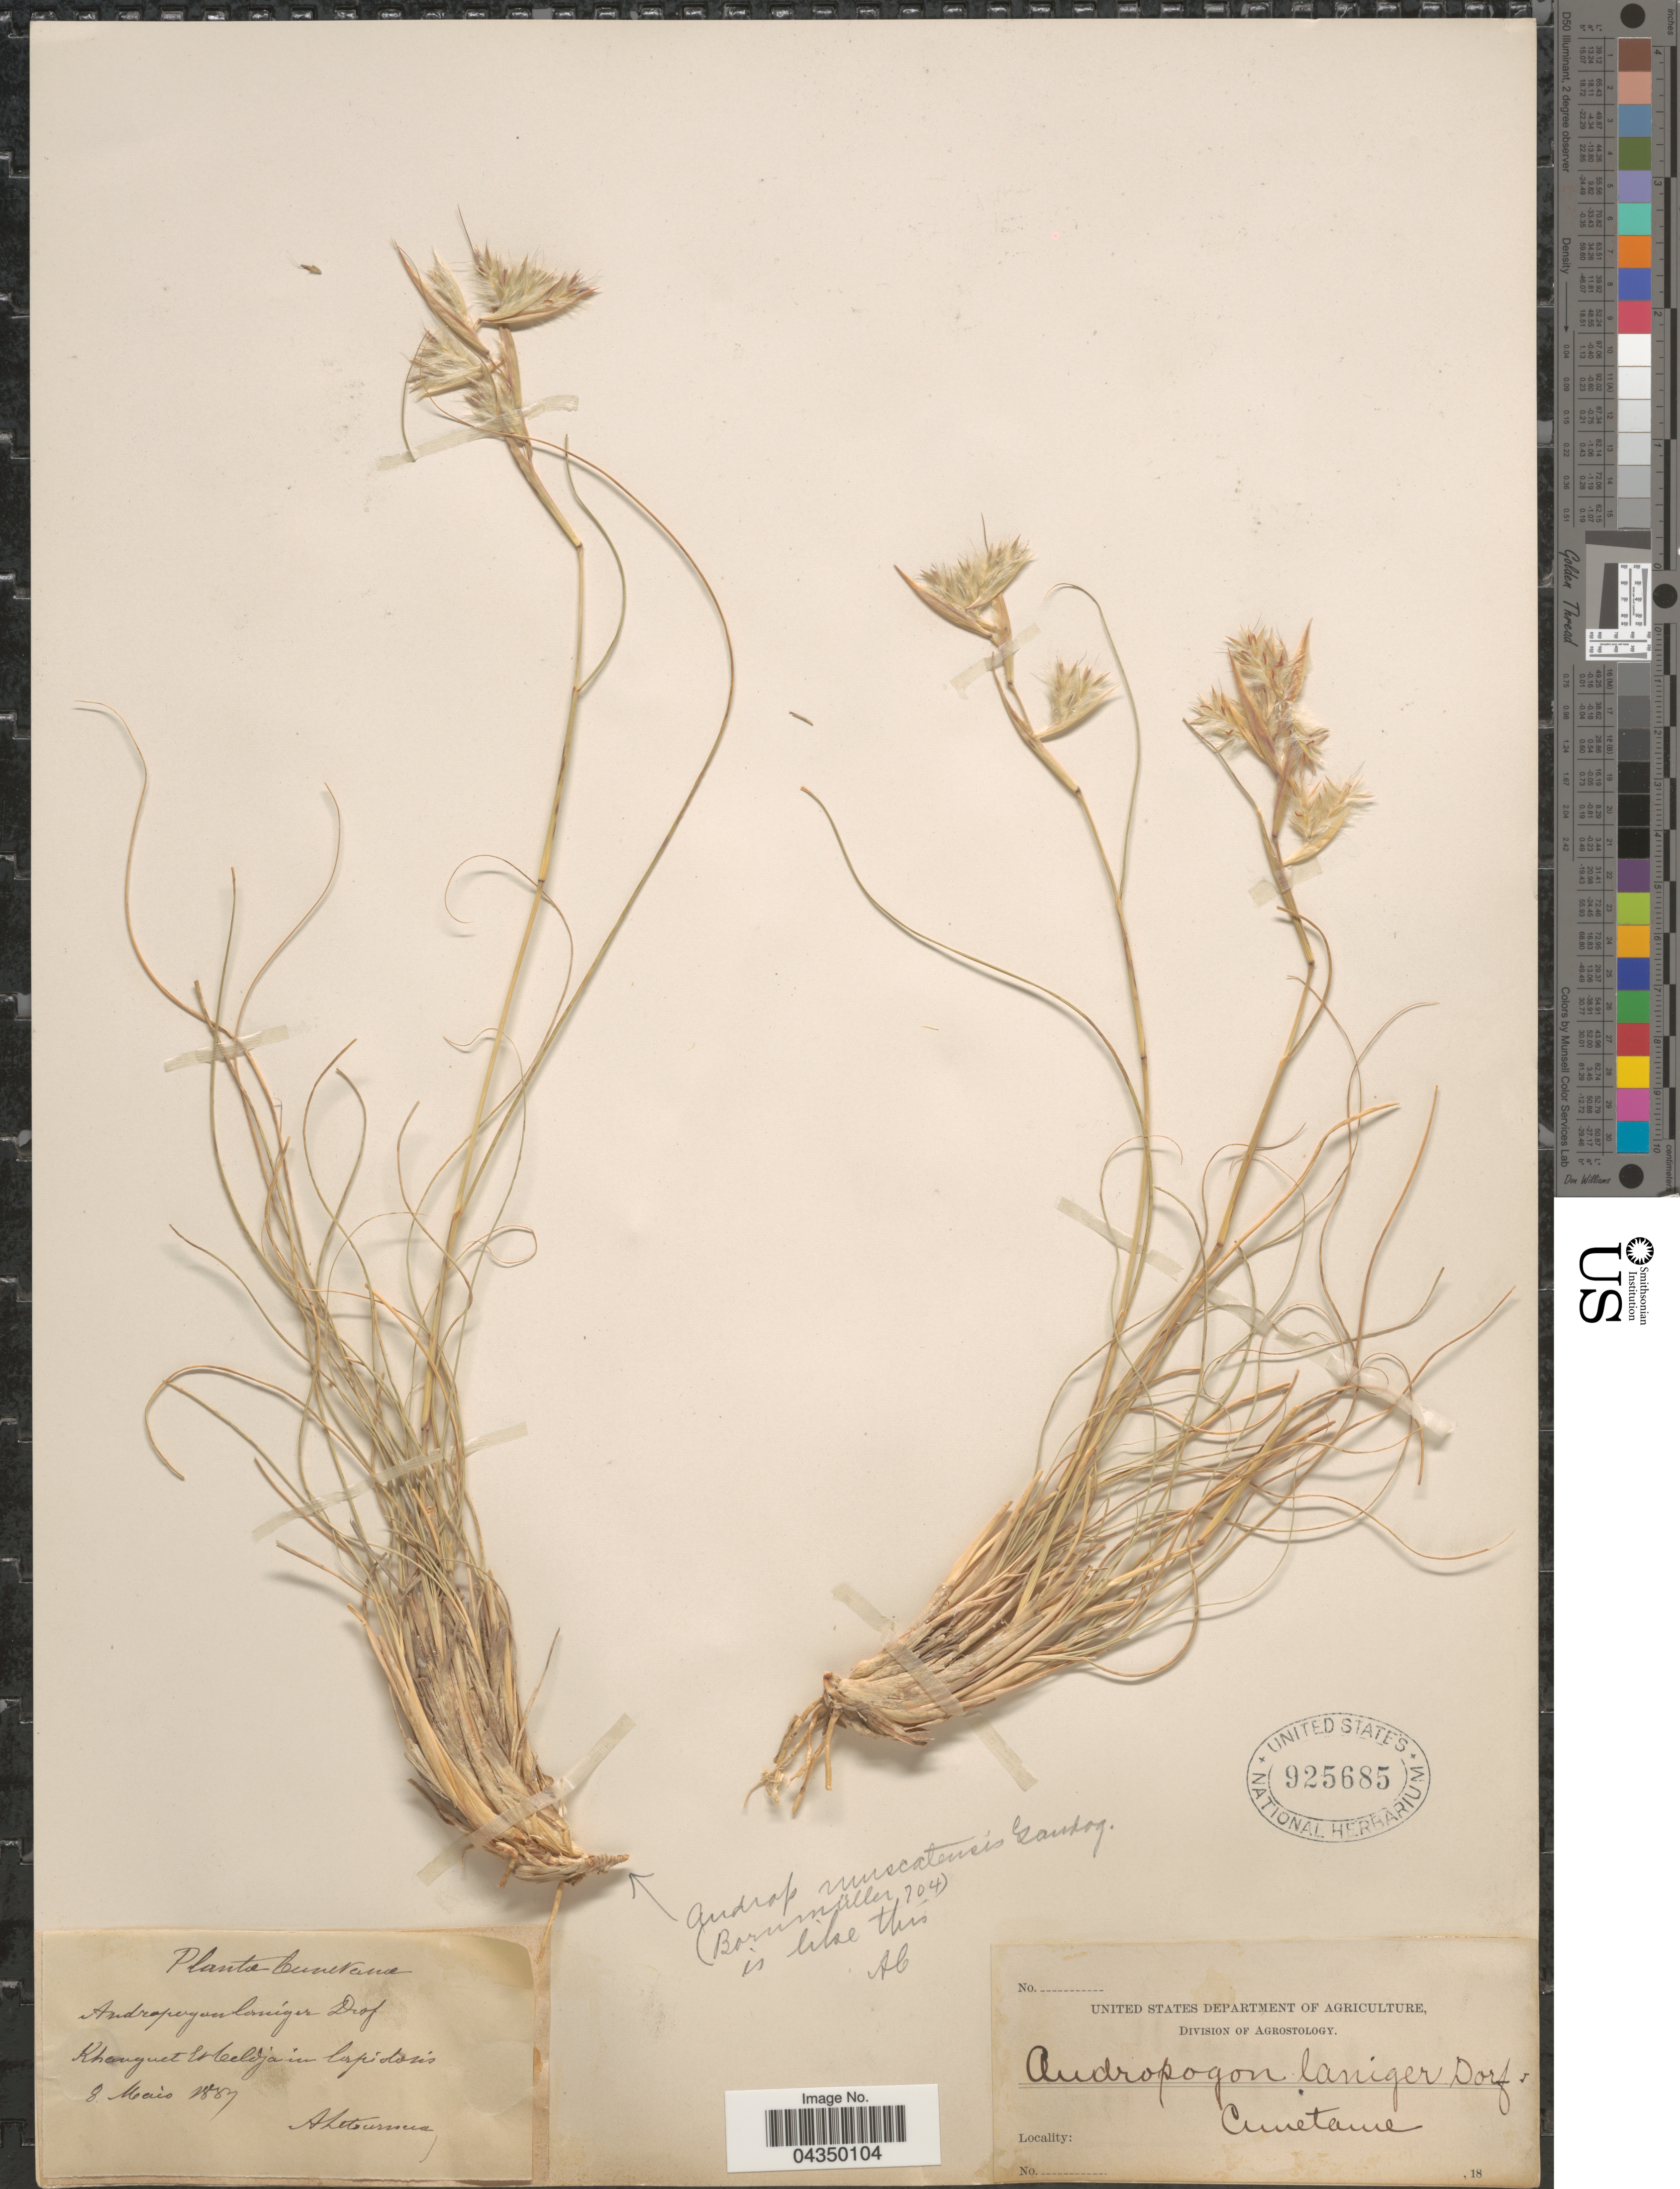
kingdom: Plantae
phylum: Tracheophyta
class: Liliopsida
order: Poales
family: Poaceae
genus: Cymbopogon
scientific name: Cymbopogon schoenanthus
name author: (L.) Spreng.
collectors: A. Letourneux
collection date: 1887-05-08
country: Tunisia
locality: Tunetanae. Khanguet et Teldja in lapidosis.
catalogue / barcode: US 925685